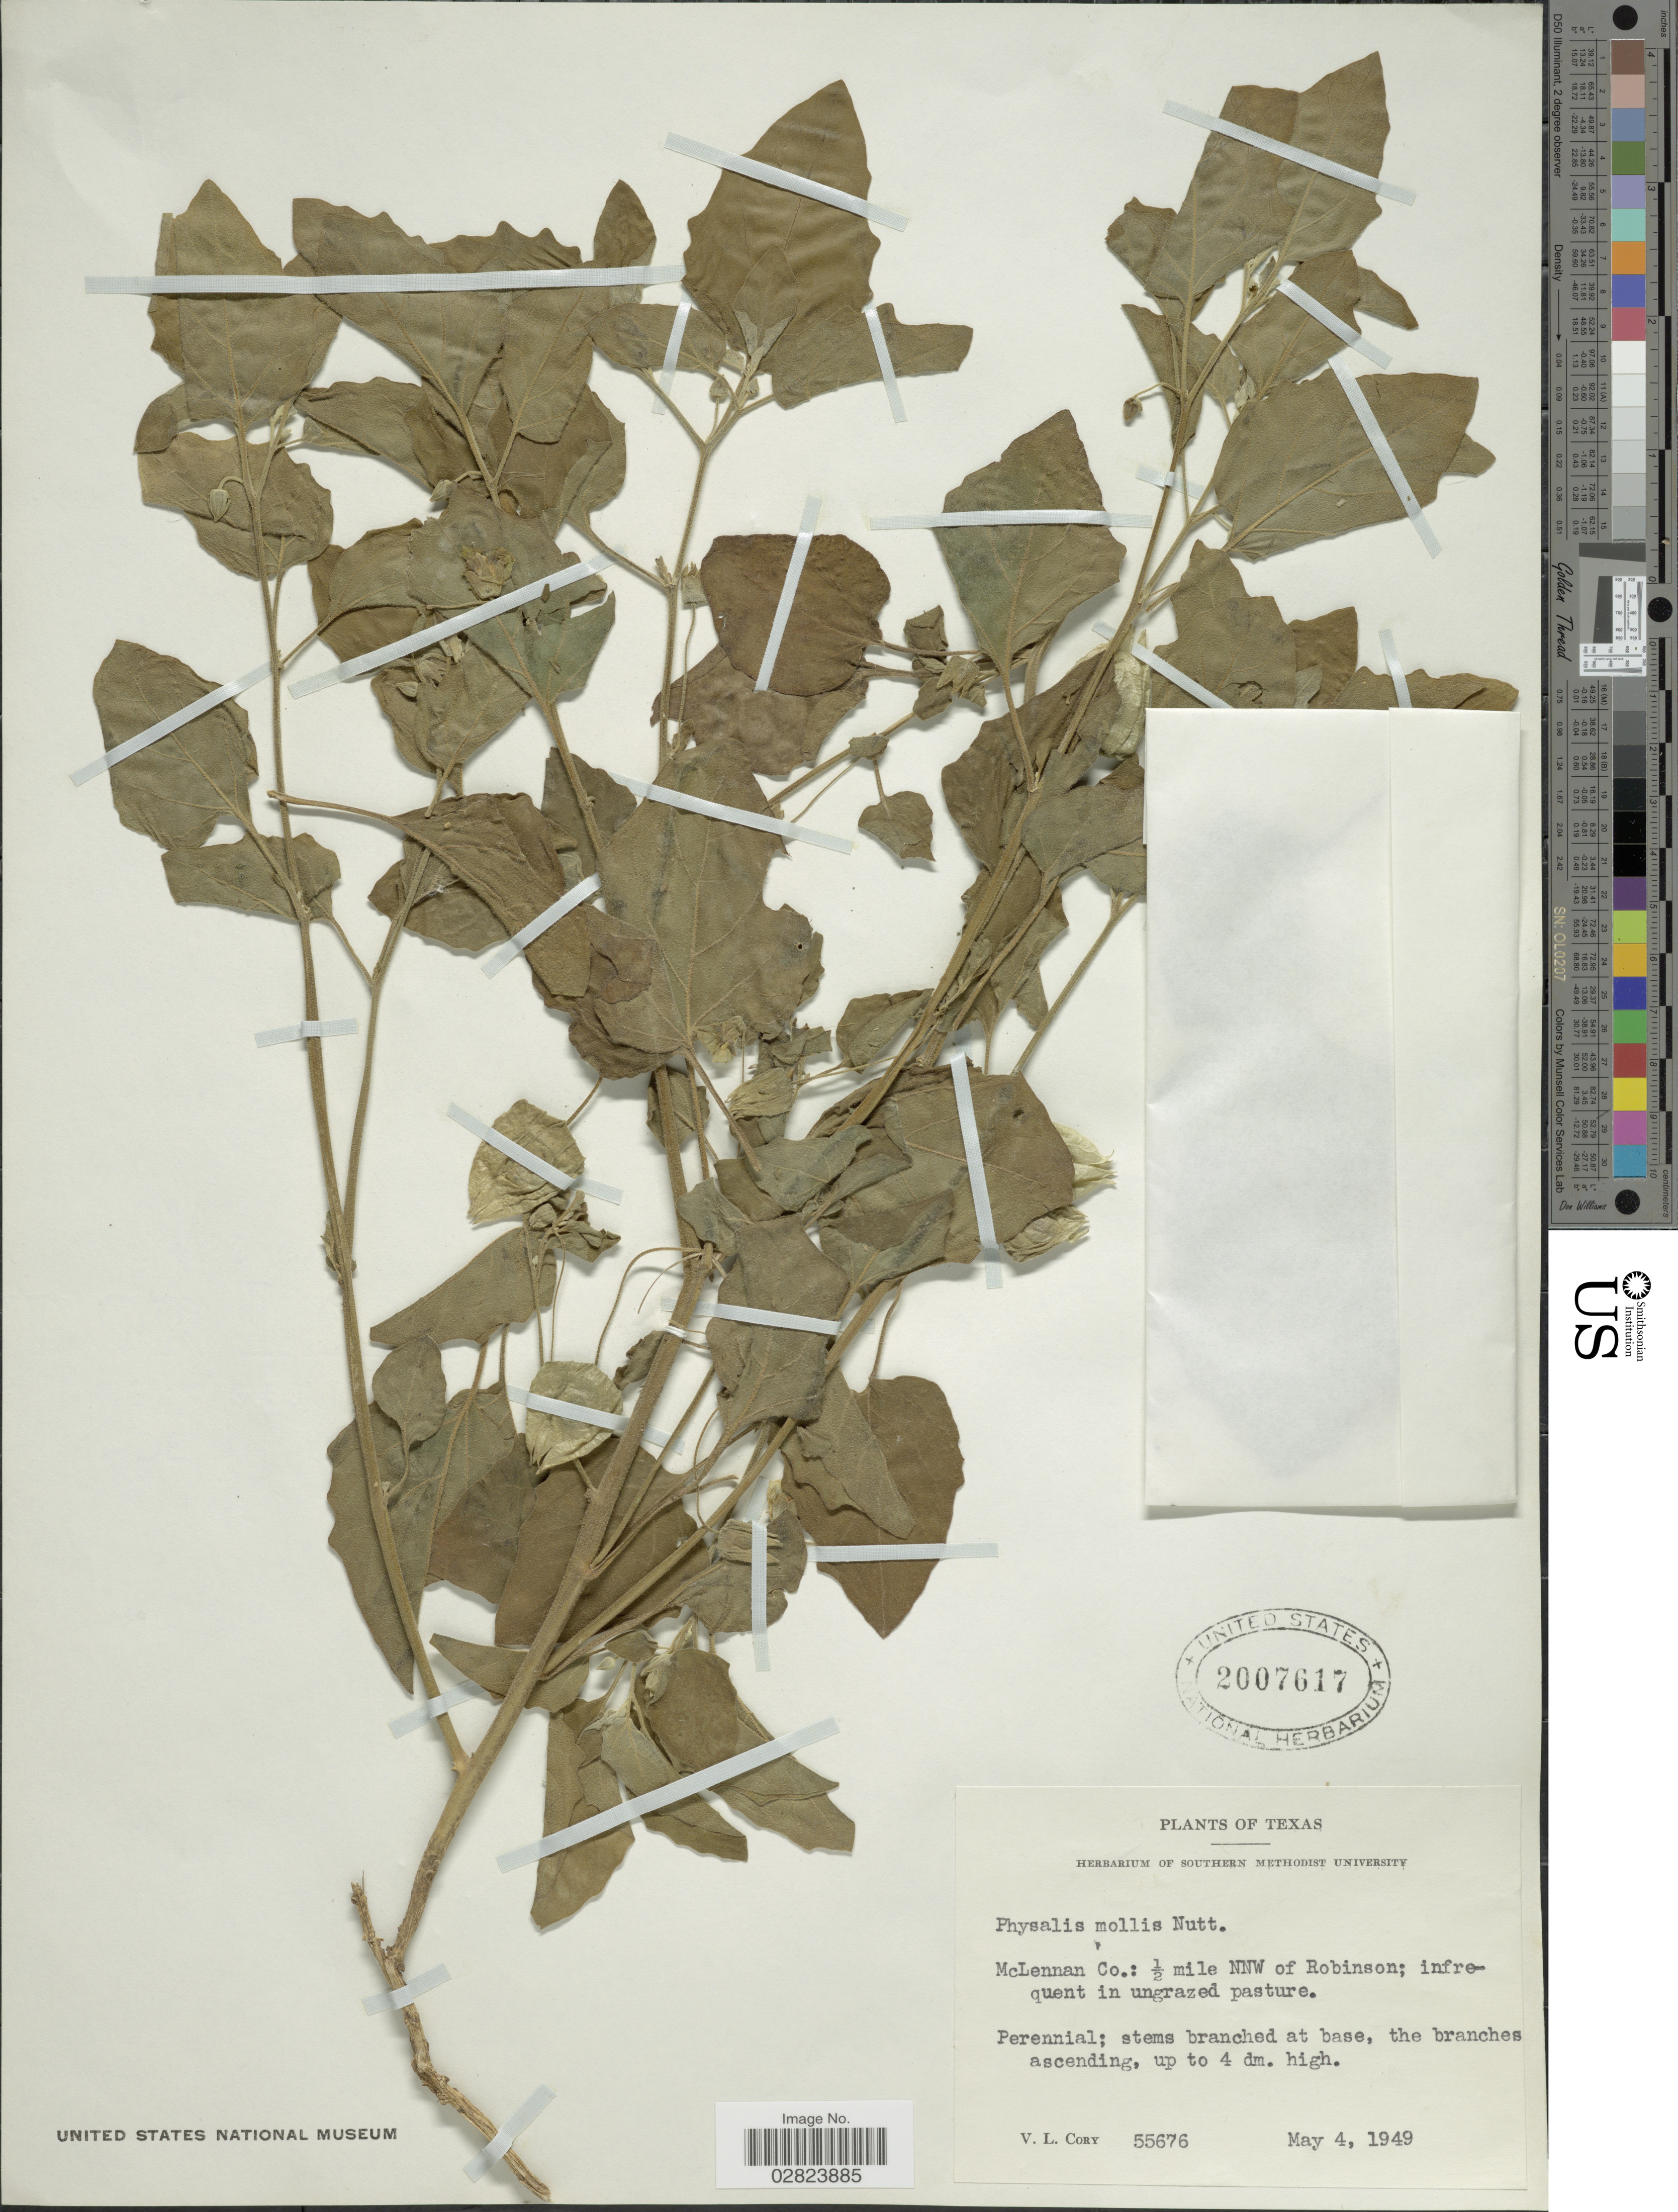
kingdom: Plantae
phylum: Tracheophyta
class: Magnoliopsida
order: Solanales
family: Solanaceae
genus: Physalis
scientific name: Physalis mollis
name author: Nutt.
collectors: V. Cory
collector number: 55676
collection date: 1949-05-04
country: United States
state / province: Texas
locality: McLennan Co.: ½ mile NNW of Robinson.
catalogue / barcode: US 2007617